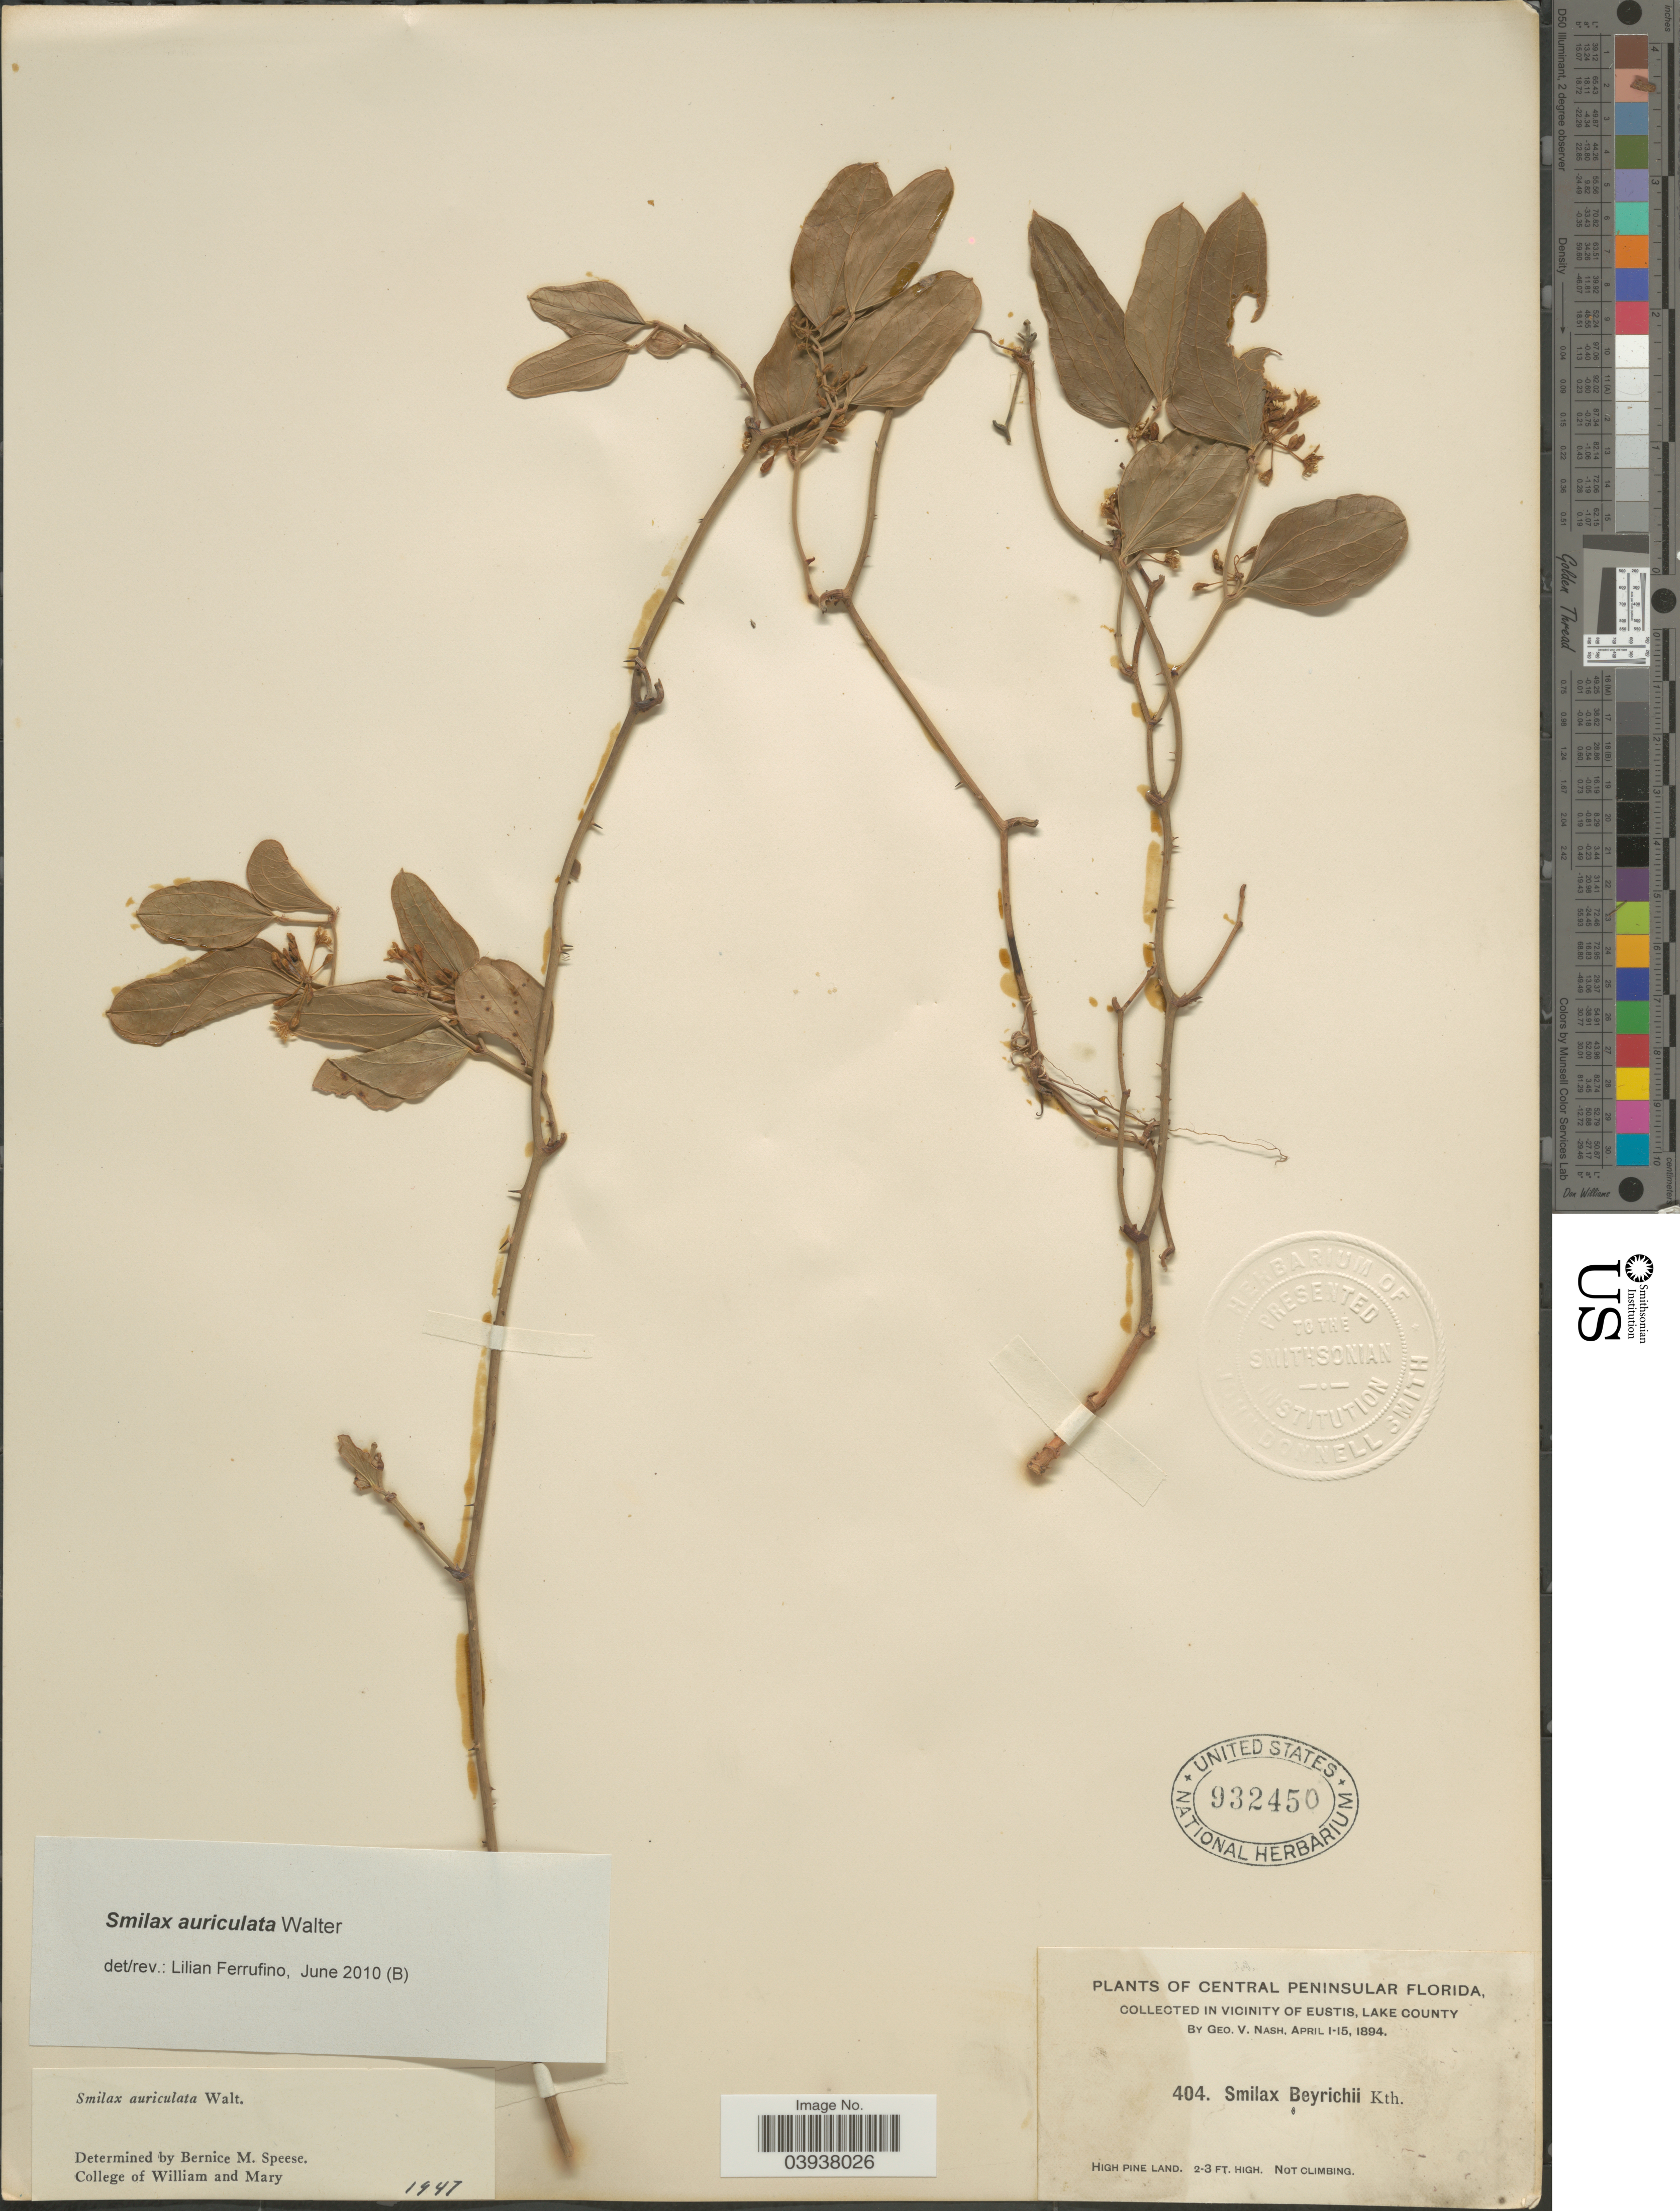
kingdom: Plantae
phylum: Tracheophyta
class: Liliopsida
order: Liliales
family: Smilacaceae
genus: Smilax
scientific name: Smilax auriculata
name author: Walter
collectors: G. V. Nash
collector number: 404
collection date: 1894-04-01/1894-04-15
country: United States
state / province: Florida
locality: Central Peninsular Florida. In Vicinity of Eustis, Lake County. High Pine Land.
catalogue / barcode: US 932450